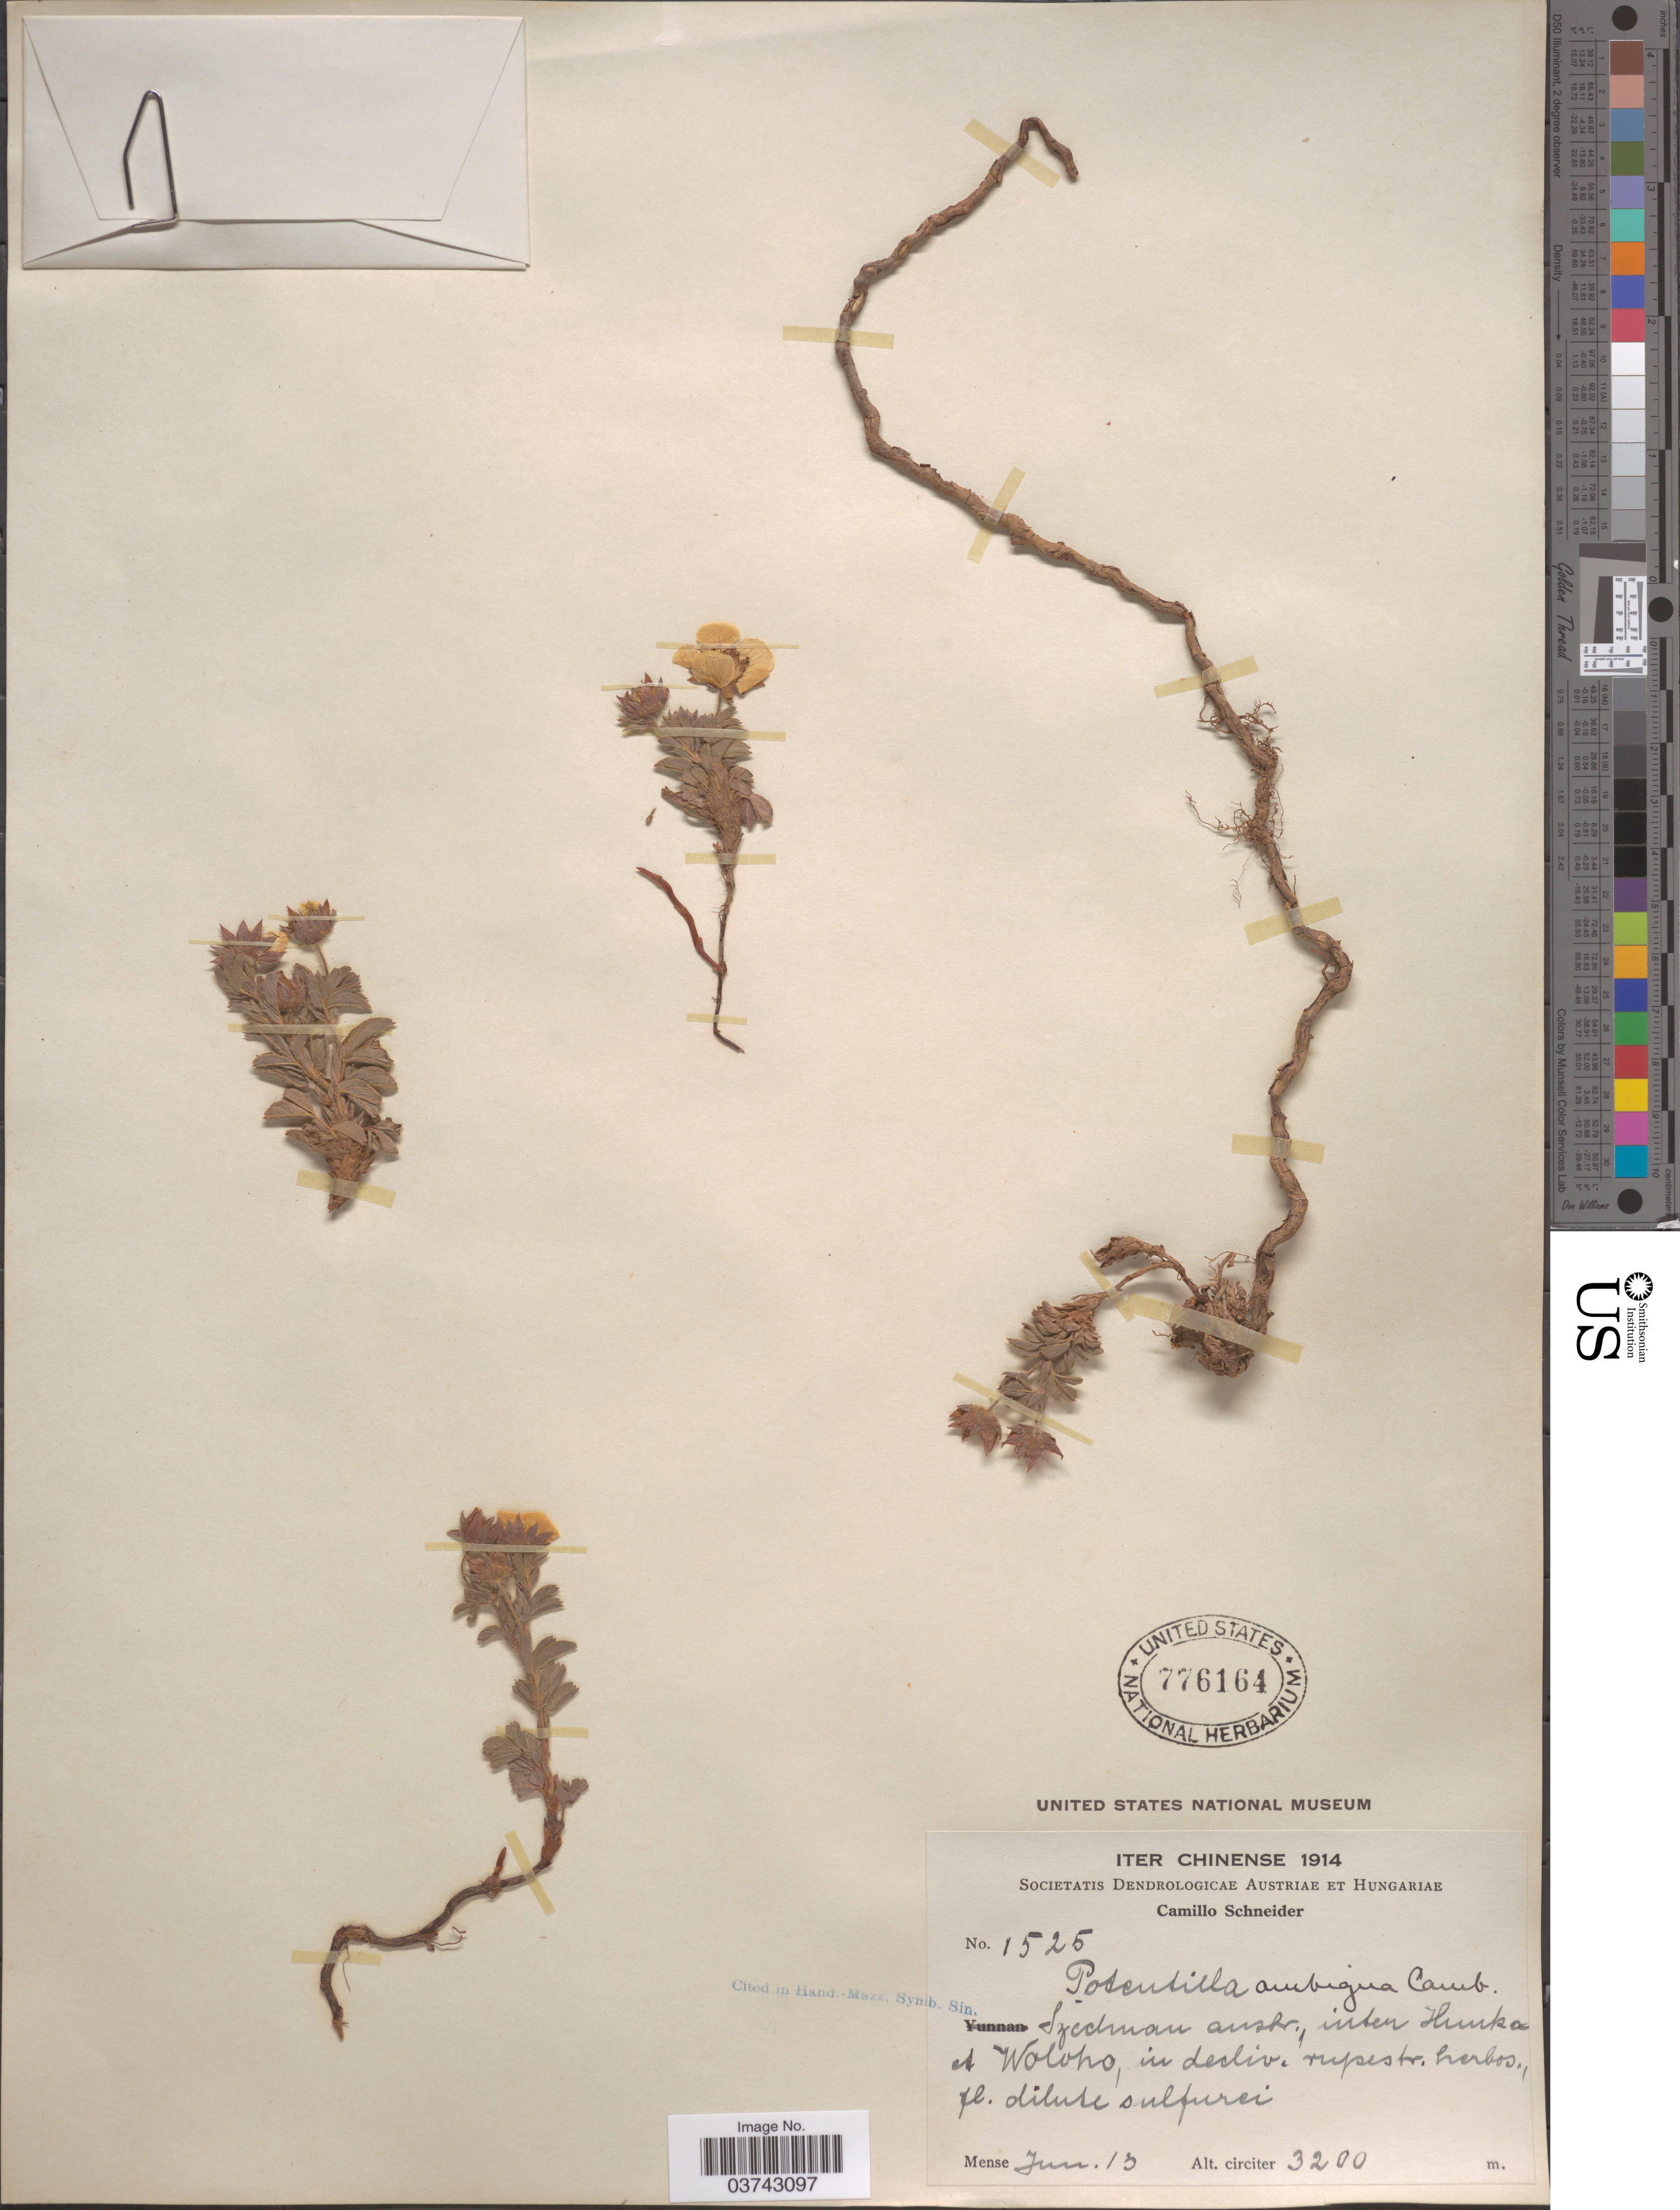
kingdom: Plantae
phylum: Tracheophyta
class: Magnoliopsida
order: Rosales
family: Rosaceae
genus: Potentilla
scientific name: Potentilla ambigua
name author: Gaudin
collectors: C. K. Schneider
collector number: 1525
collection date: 1914-06-13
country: China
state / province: Sichuan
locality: Szechuan austr., inter Hunka [interpreted] et Woloho.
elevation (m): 3200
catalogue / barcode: US 776164